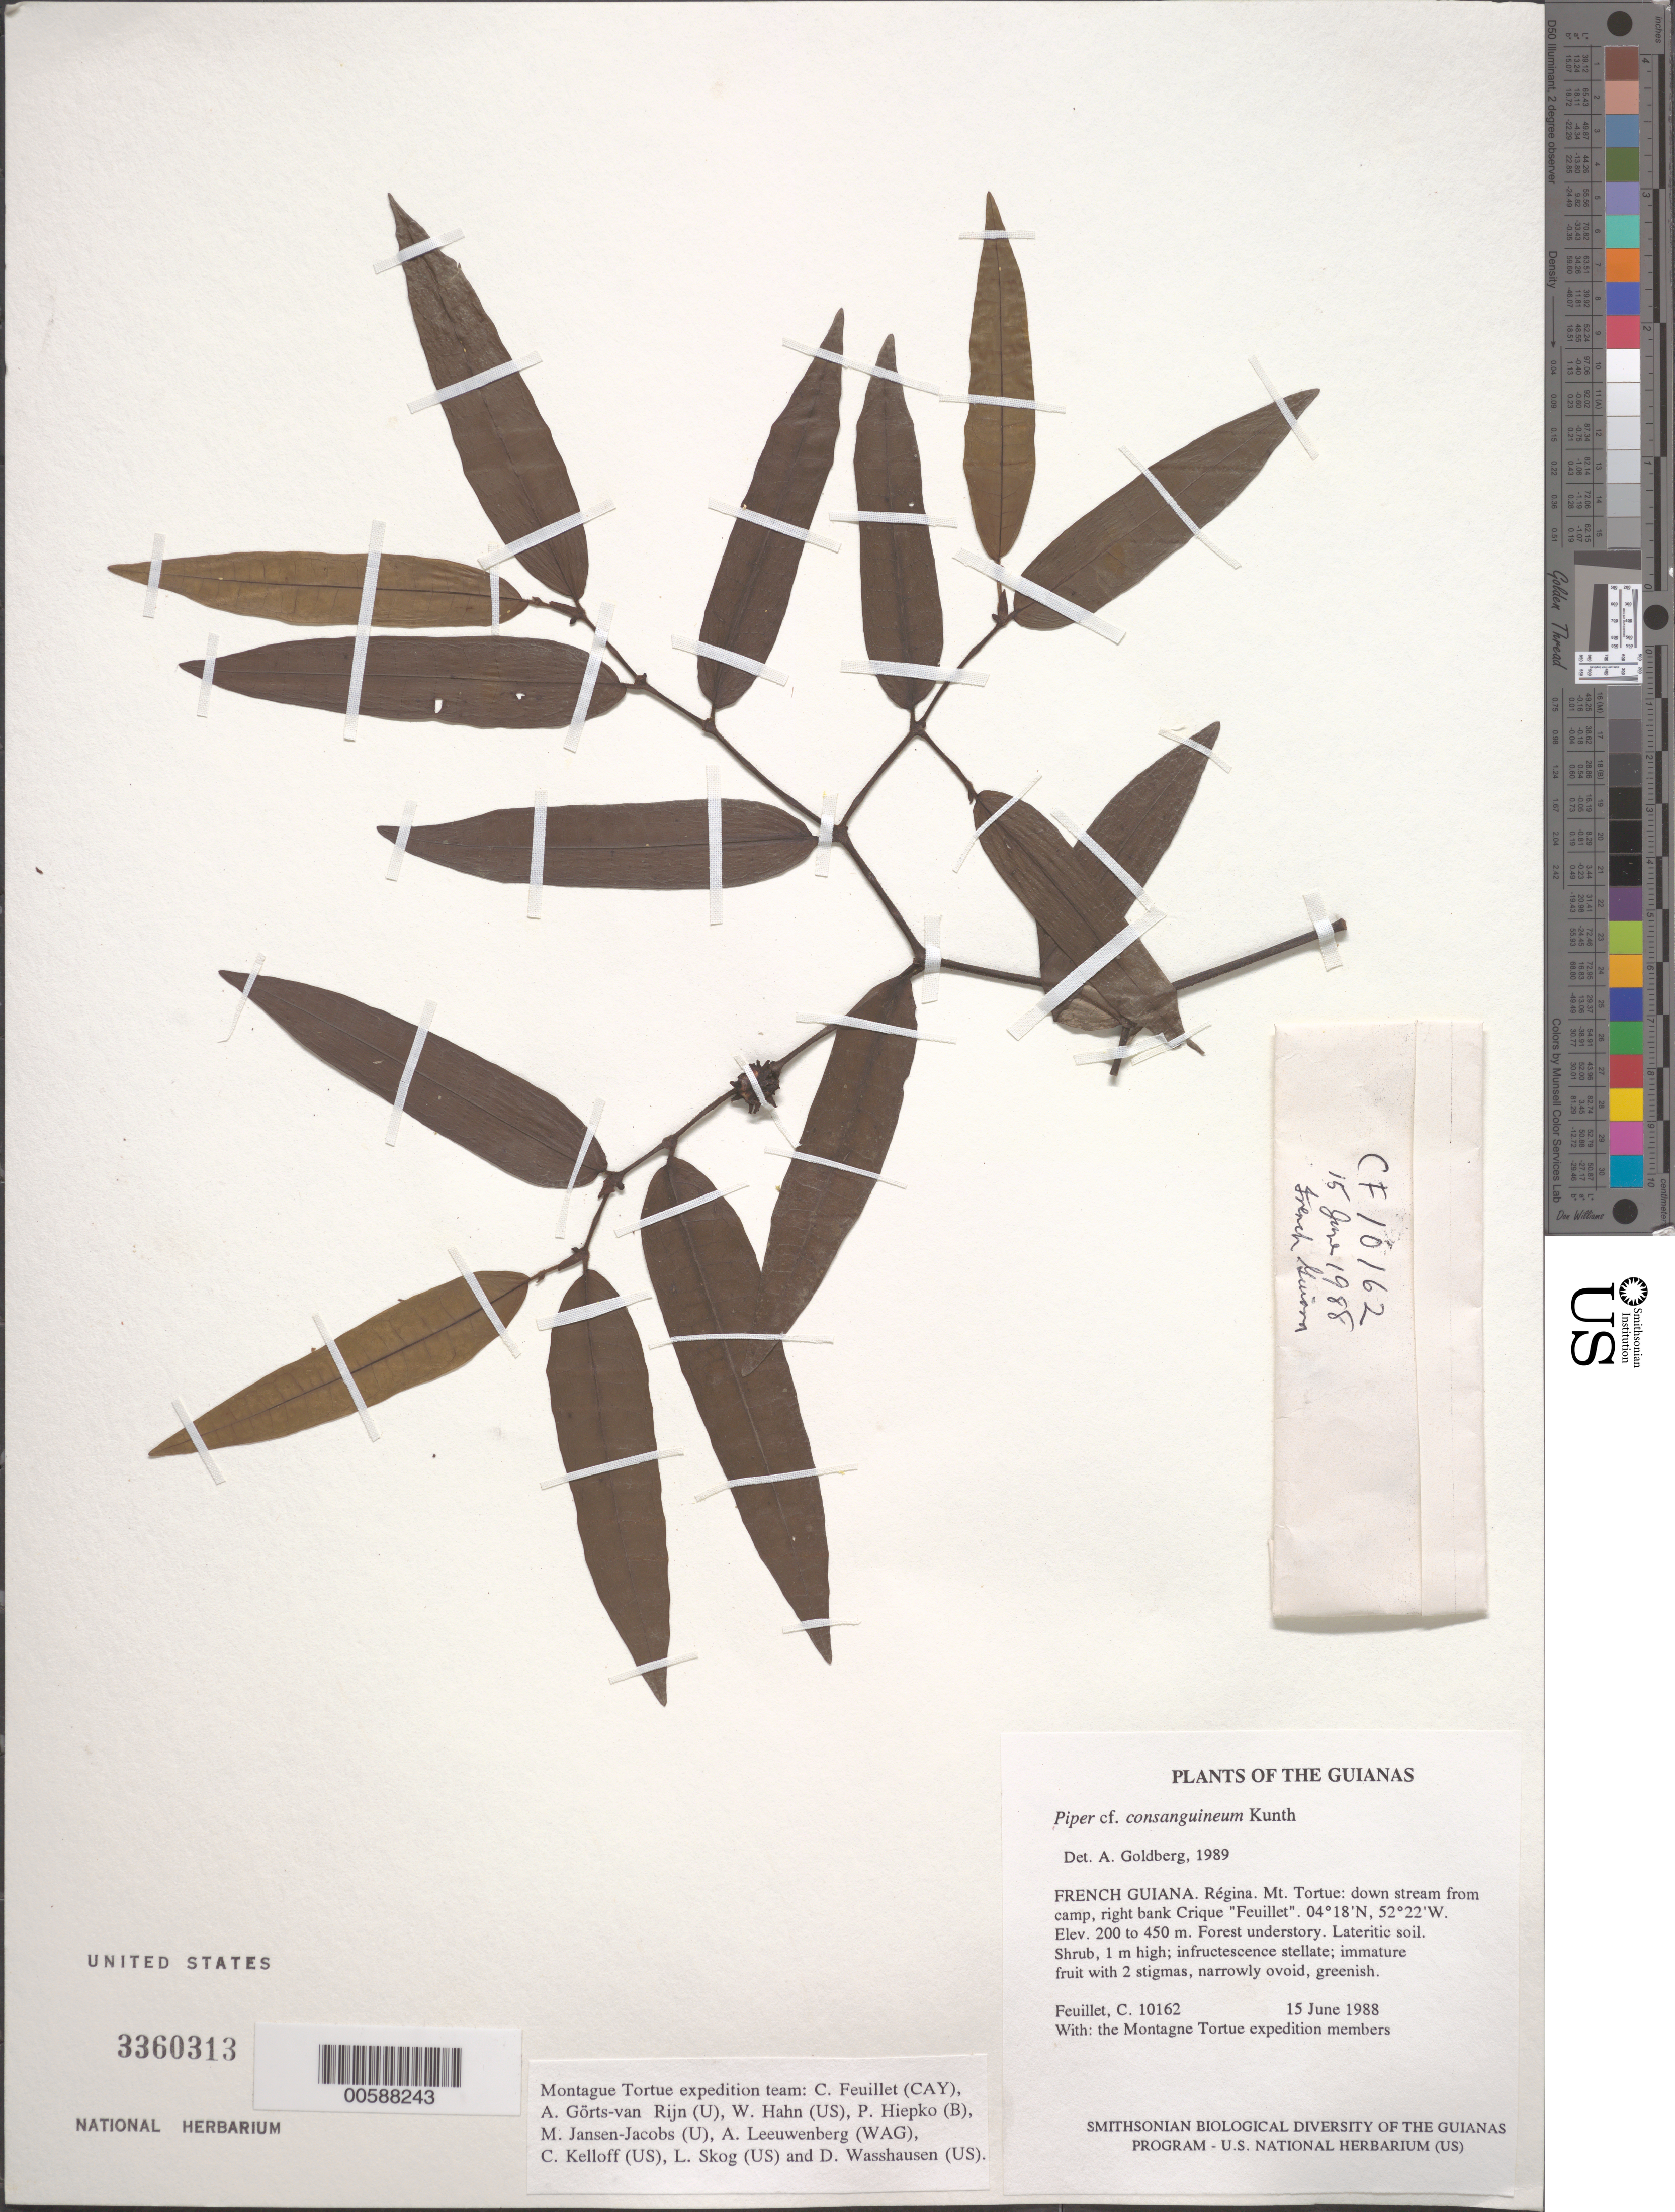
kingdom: Plantae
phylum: Tracheophyta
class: Magnoliopsida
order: Piperales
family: Piperaceae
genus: Piper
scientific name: Piper consanguineum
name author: Kunth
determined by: Goldberg, Aaron, (US), NMNH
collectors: C. Feuillet & Montagne Torte Exped. members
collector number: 10162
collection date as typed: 15 June 1988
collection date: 1988-06-15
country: French Guiana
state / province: Cayenne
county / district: Regina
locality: Mt. Tortue: down stream from camp, right bank Crique "Feuillet"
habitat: Forest understory. Lateritic soil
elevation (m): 200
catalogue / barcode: US 3360313